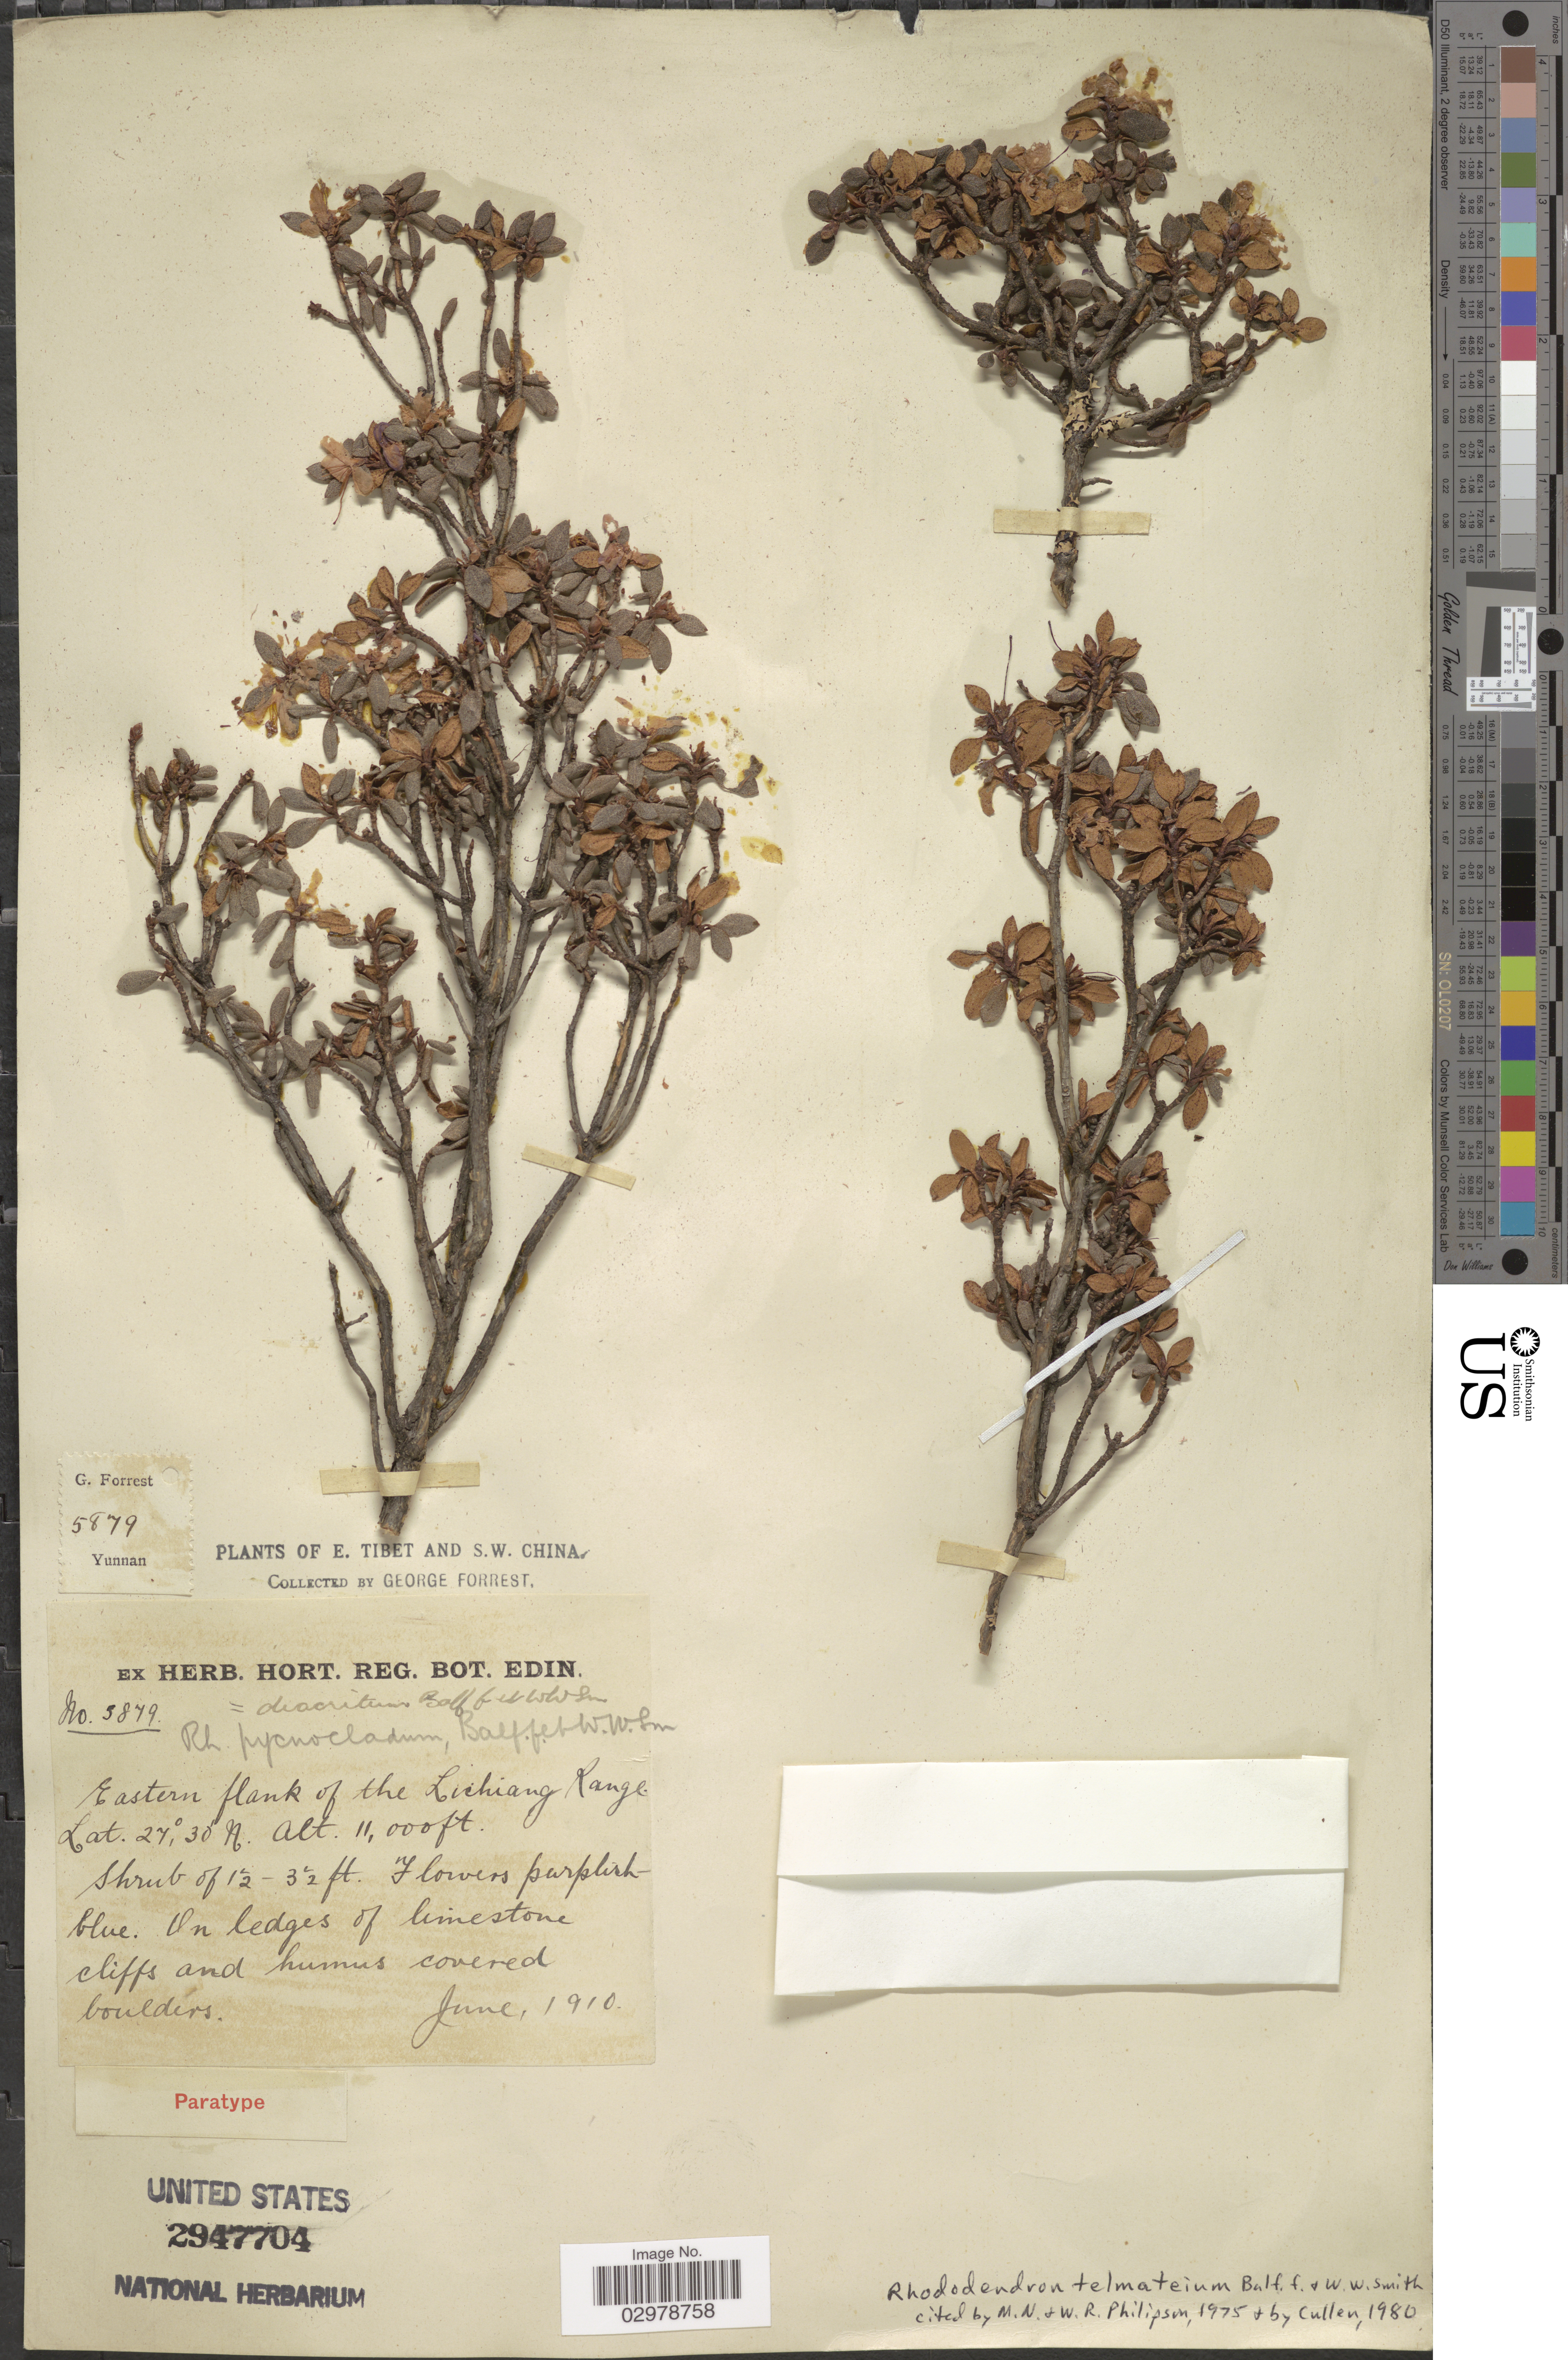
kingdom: Plantae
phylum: Tracheophyta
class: Magnoliopsida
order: Ericales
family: Ericaceae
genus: Rhododendron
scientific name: Rhododendron telmateium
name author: Balf. f. & W.W. Sm.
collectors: G. Forrest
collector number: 5879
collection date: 1910-06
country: China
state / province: Xizang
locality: E. Tibet and S.W. China. Eastern flank of the Lichiang Range.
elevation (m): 3353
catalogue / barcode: US 2947704